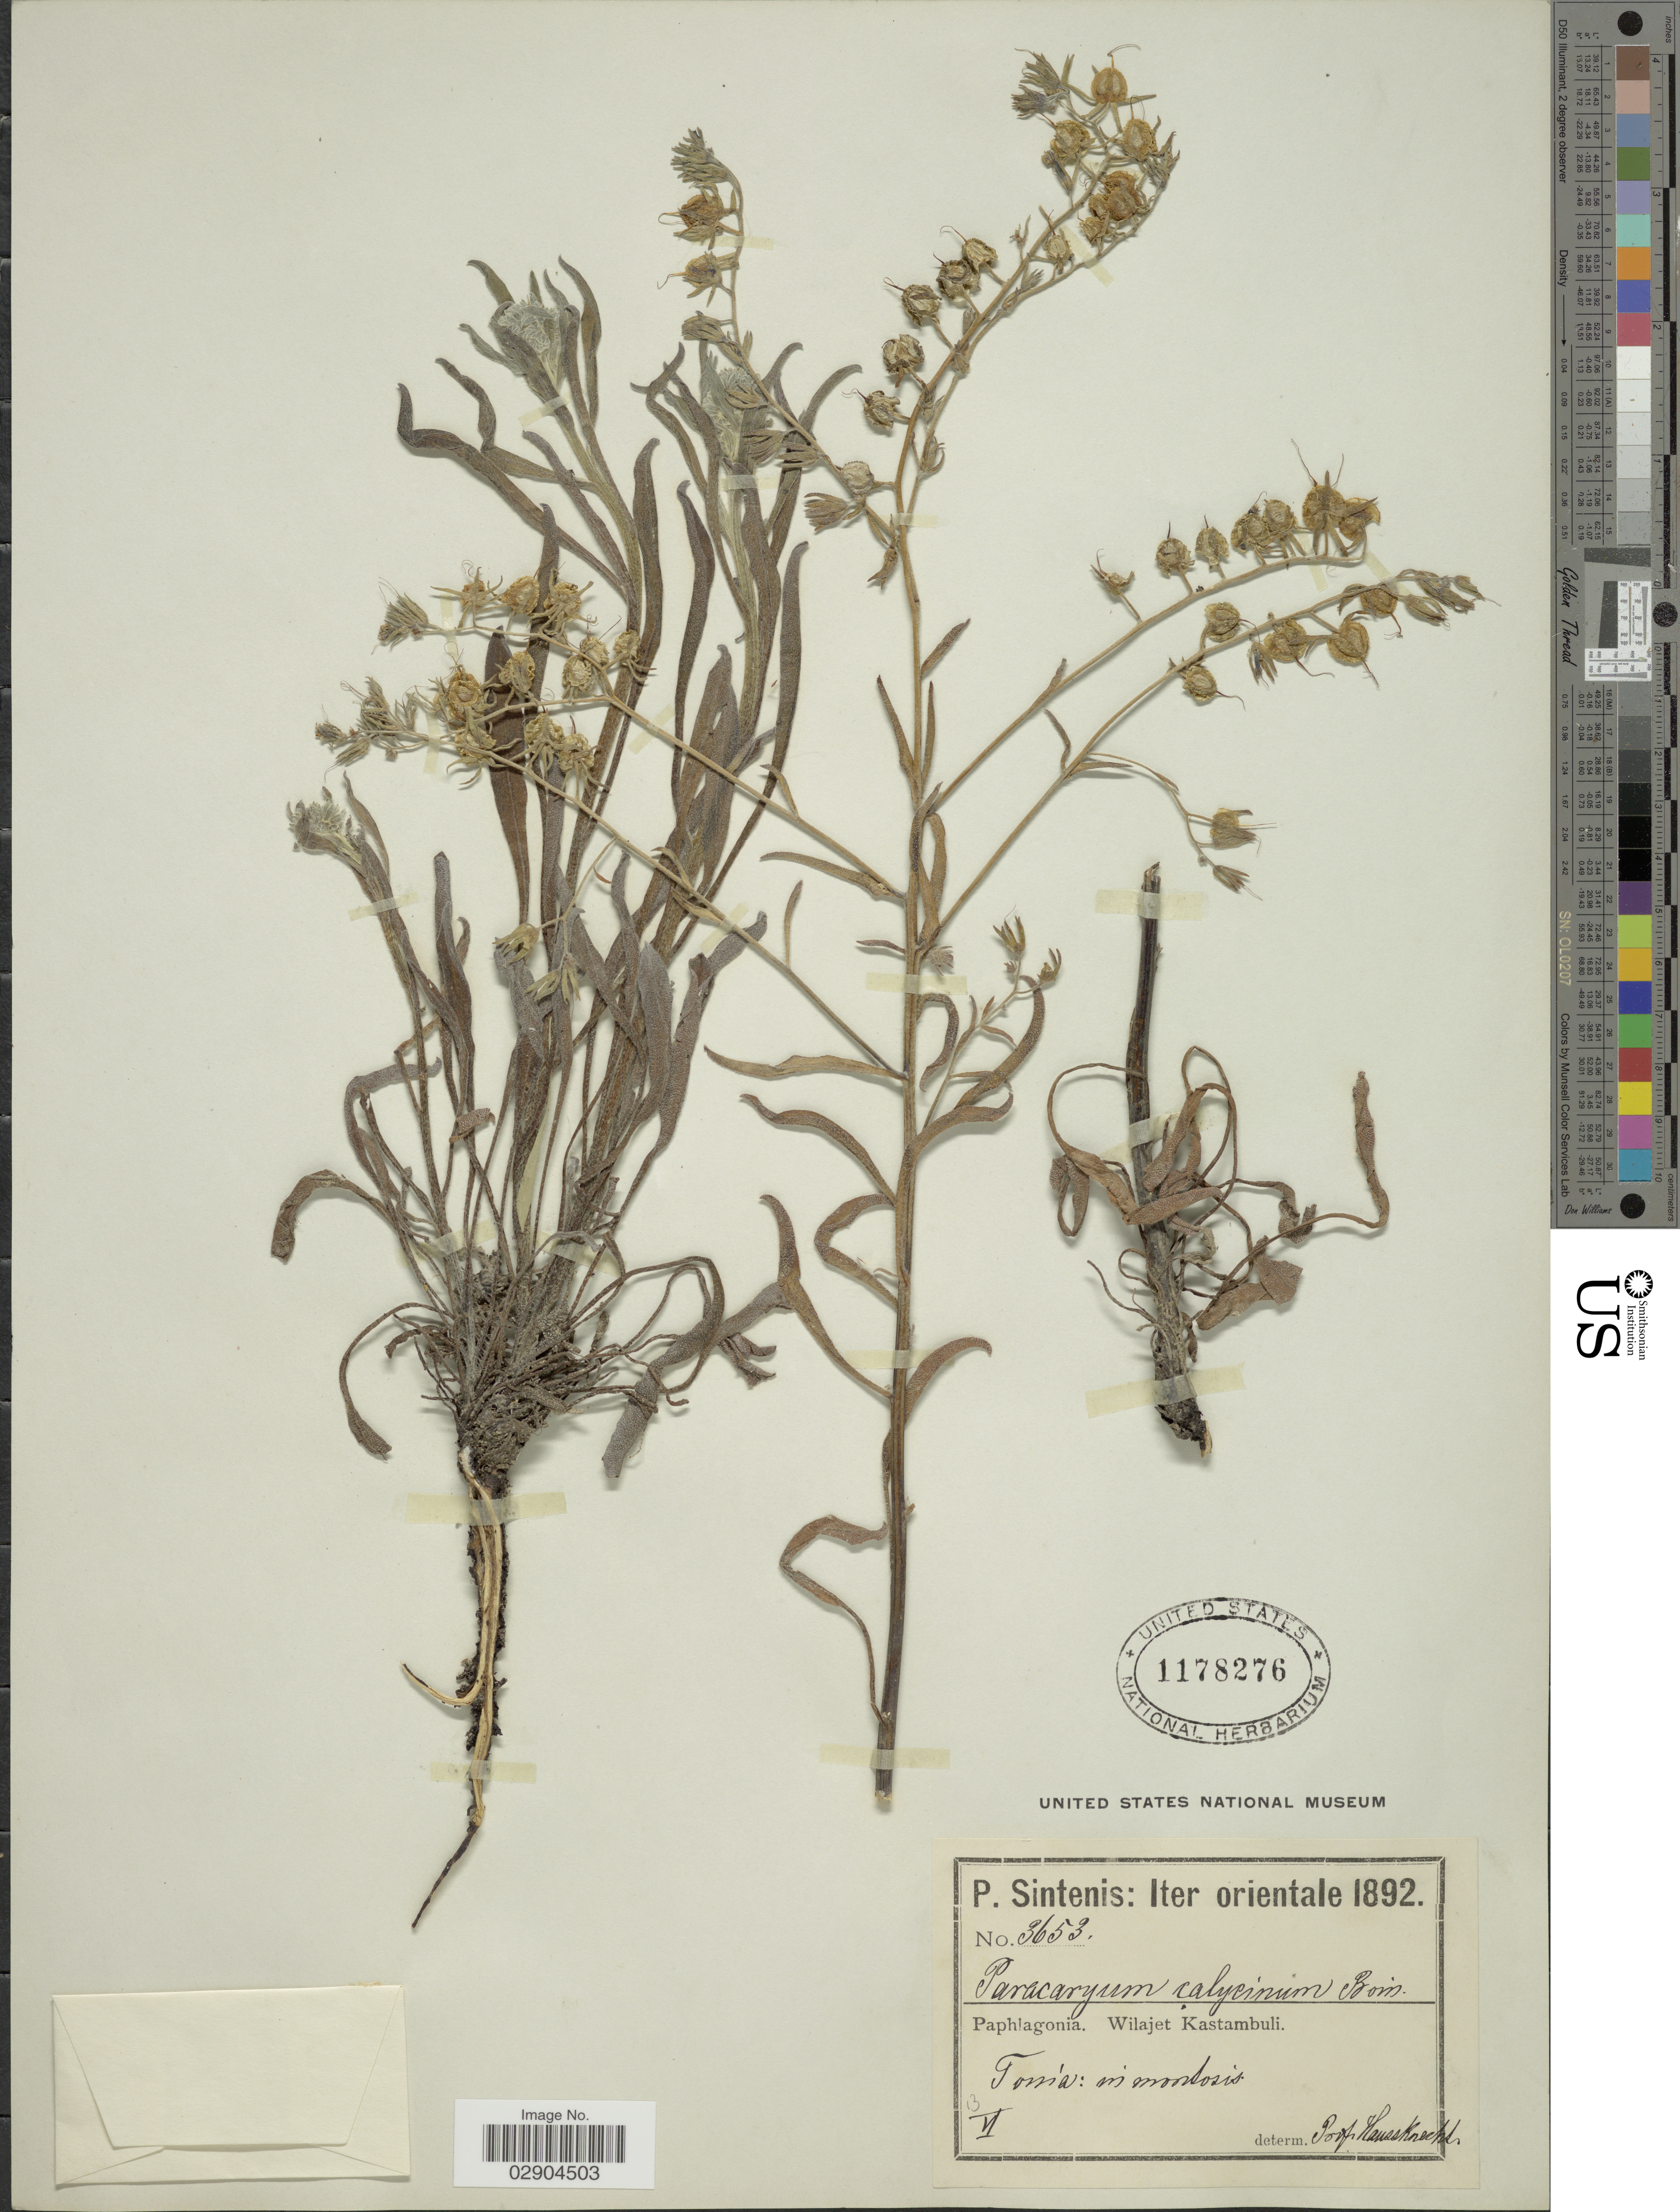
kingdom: Plantae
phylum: Tracheophyta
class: Magnoliopsida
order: Boraginales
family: Boraginaceae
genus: Paracaryum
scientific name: Paracaryum calycinum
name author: Boiss. & Balansa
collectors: P. Sintenis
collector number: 3653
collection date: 1892-06-13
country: Turkey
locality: Paphlagonia. Wilajet Kastambuli. TomáL in [illegible text].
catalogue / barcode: US 1178276